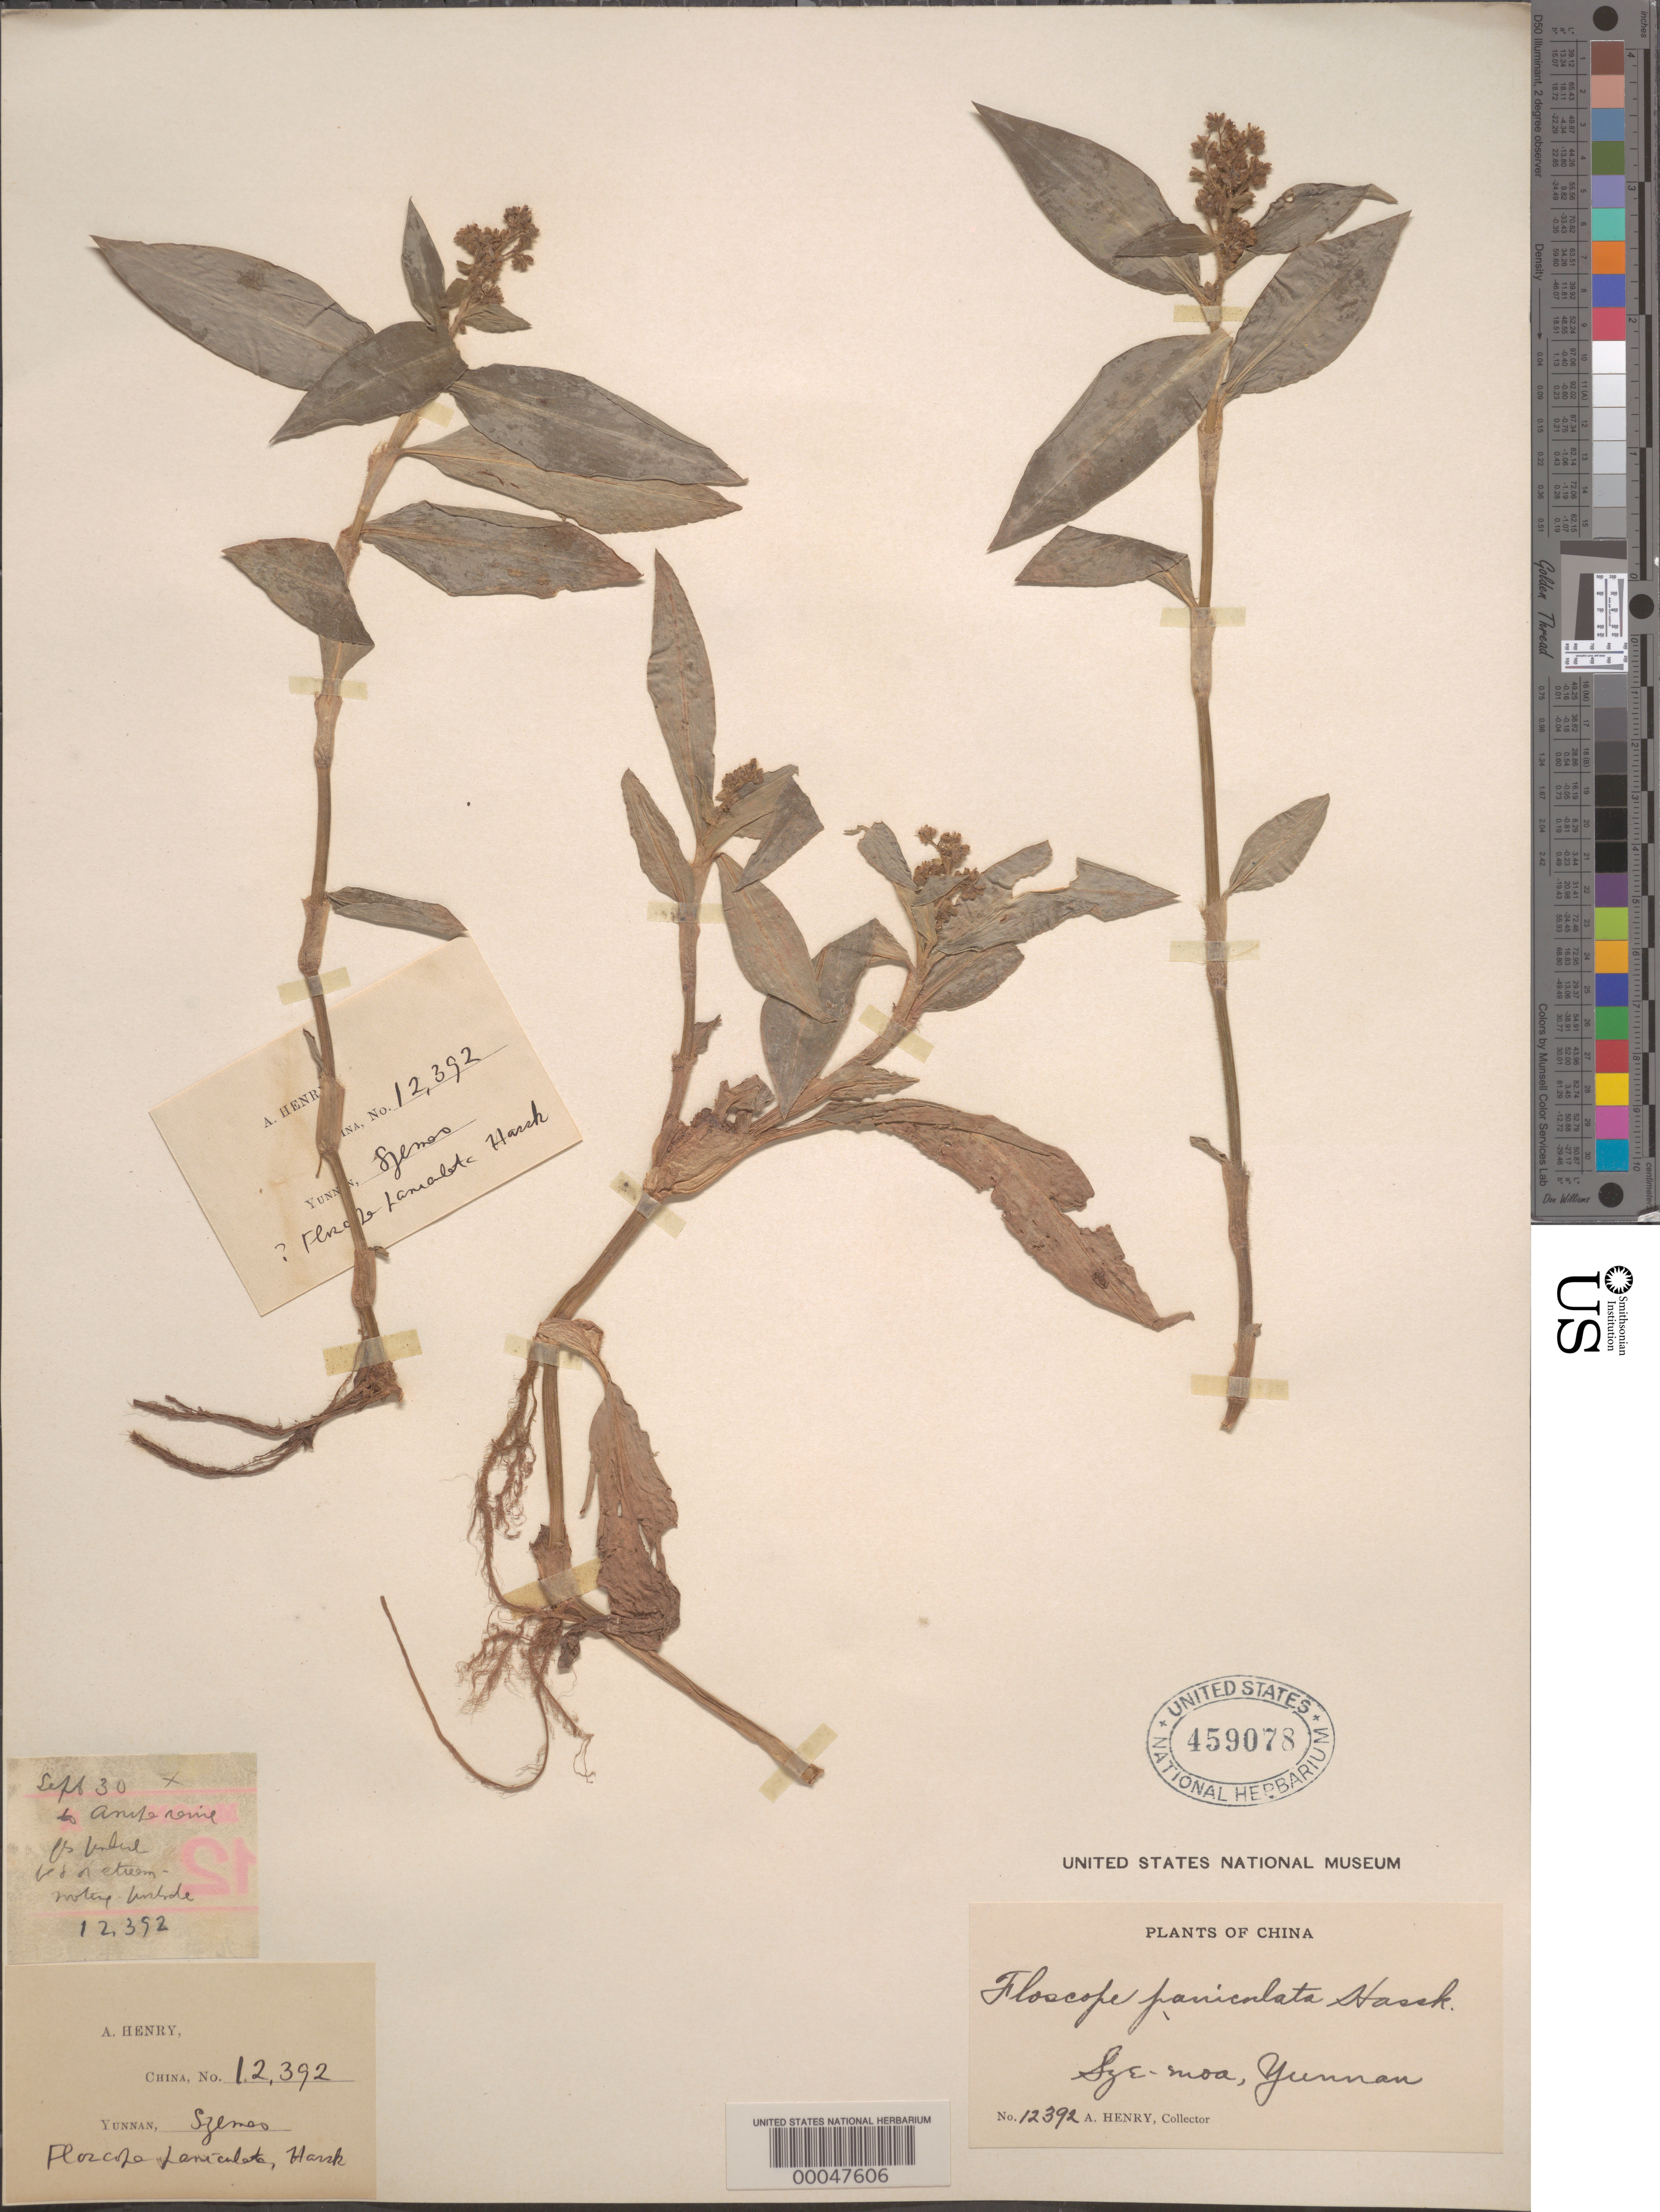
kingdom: Plantae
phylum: Tracheophyta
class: Liliopsida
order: Commelinales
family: Commelinaceae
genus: Floscopa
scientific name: Floscopa scandens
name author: Lour.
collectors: A. Henry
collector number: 12392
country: China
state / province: Yunnan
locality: Sze-moa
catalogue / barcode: US 459078